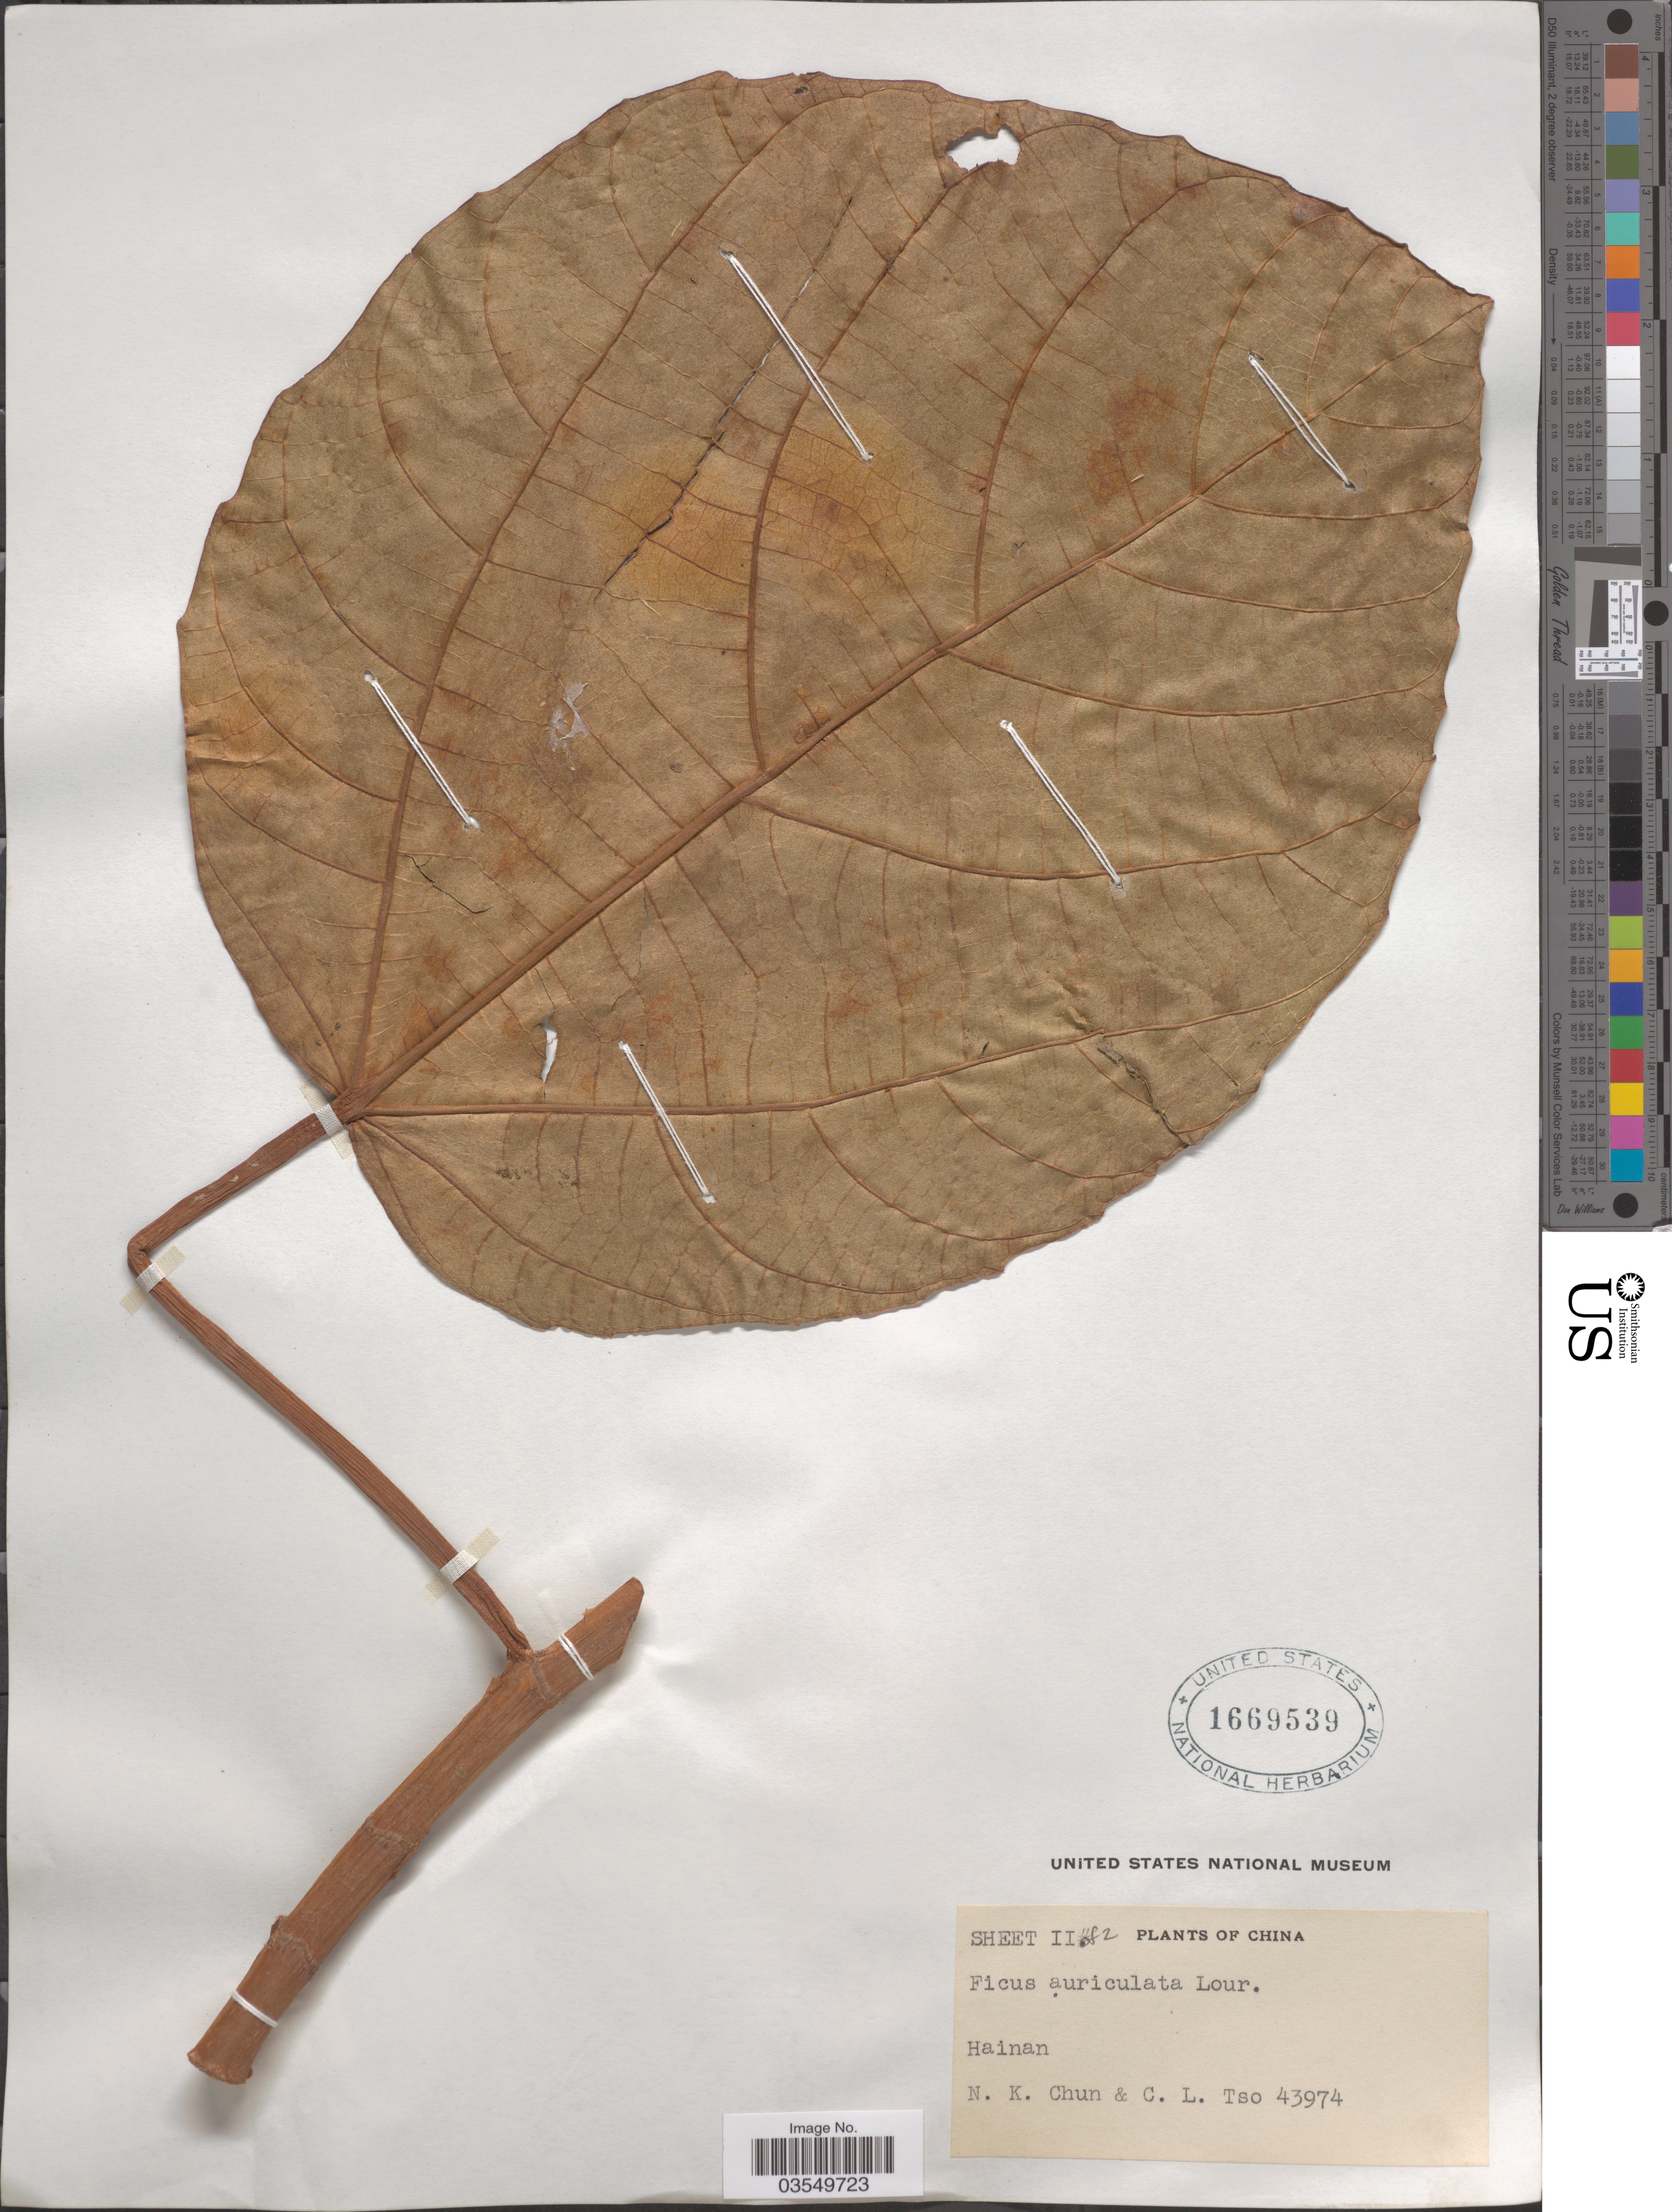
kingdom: Plantae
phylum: Tracheophyta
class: Magnoliopsida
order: Rosales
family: Moraceae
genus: Ficus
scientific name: Ficus auriculata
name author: Lour.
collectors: N. K. Chun & C. Tso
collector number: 43974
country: China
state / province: Hainan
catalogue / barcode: US 1669539